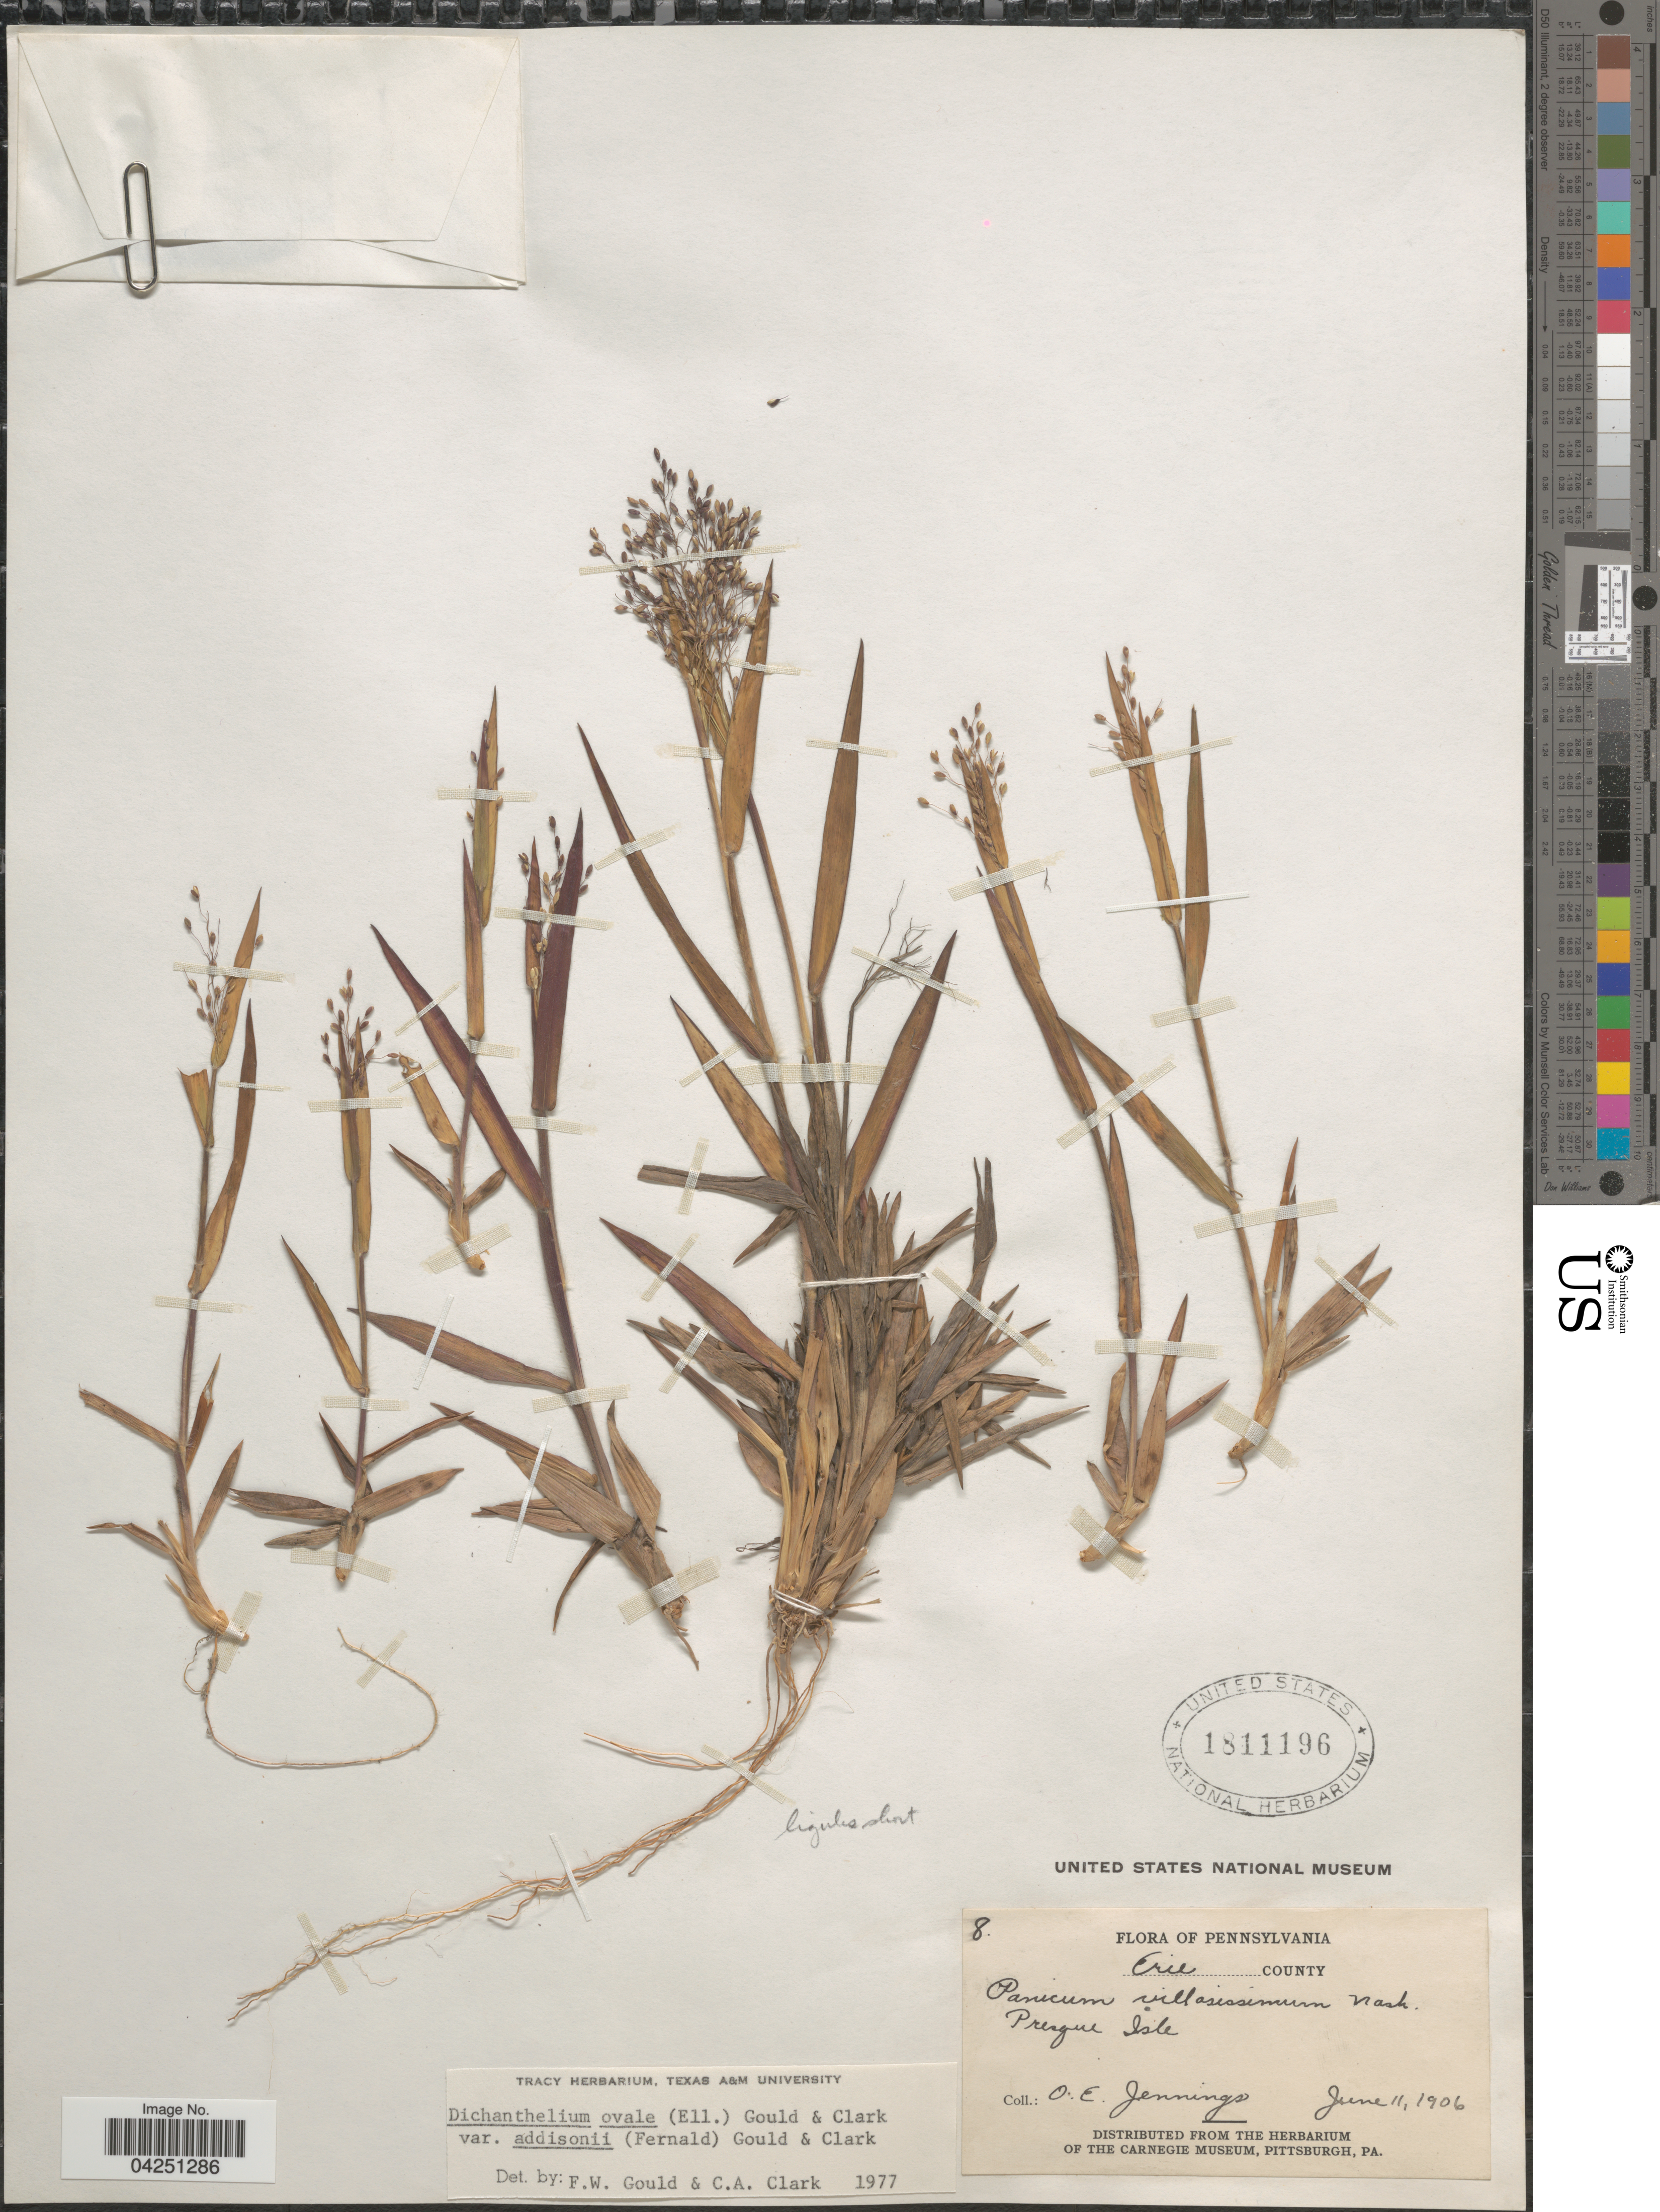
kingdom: Plantae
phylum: Tracheophyta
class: Liliopsida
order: Poales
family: Poaceae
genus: Dichanthelium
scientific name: Dichanthelium acuminatum var. acuminatum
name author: (Sw.) Gould & C.A. Clark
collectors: O. E. Jennings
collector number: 8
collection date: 1906-06-11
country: United States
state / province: Pennsylvania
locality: Erie County. Presque Isle.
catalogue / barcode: US 1811196